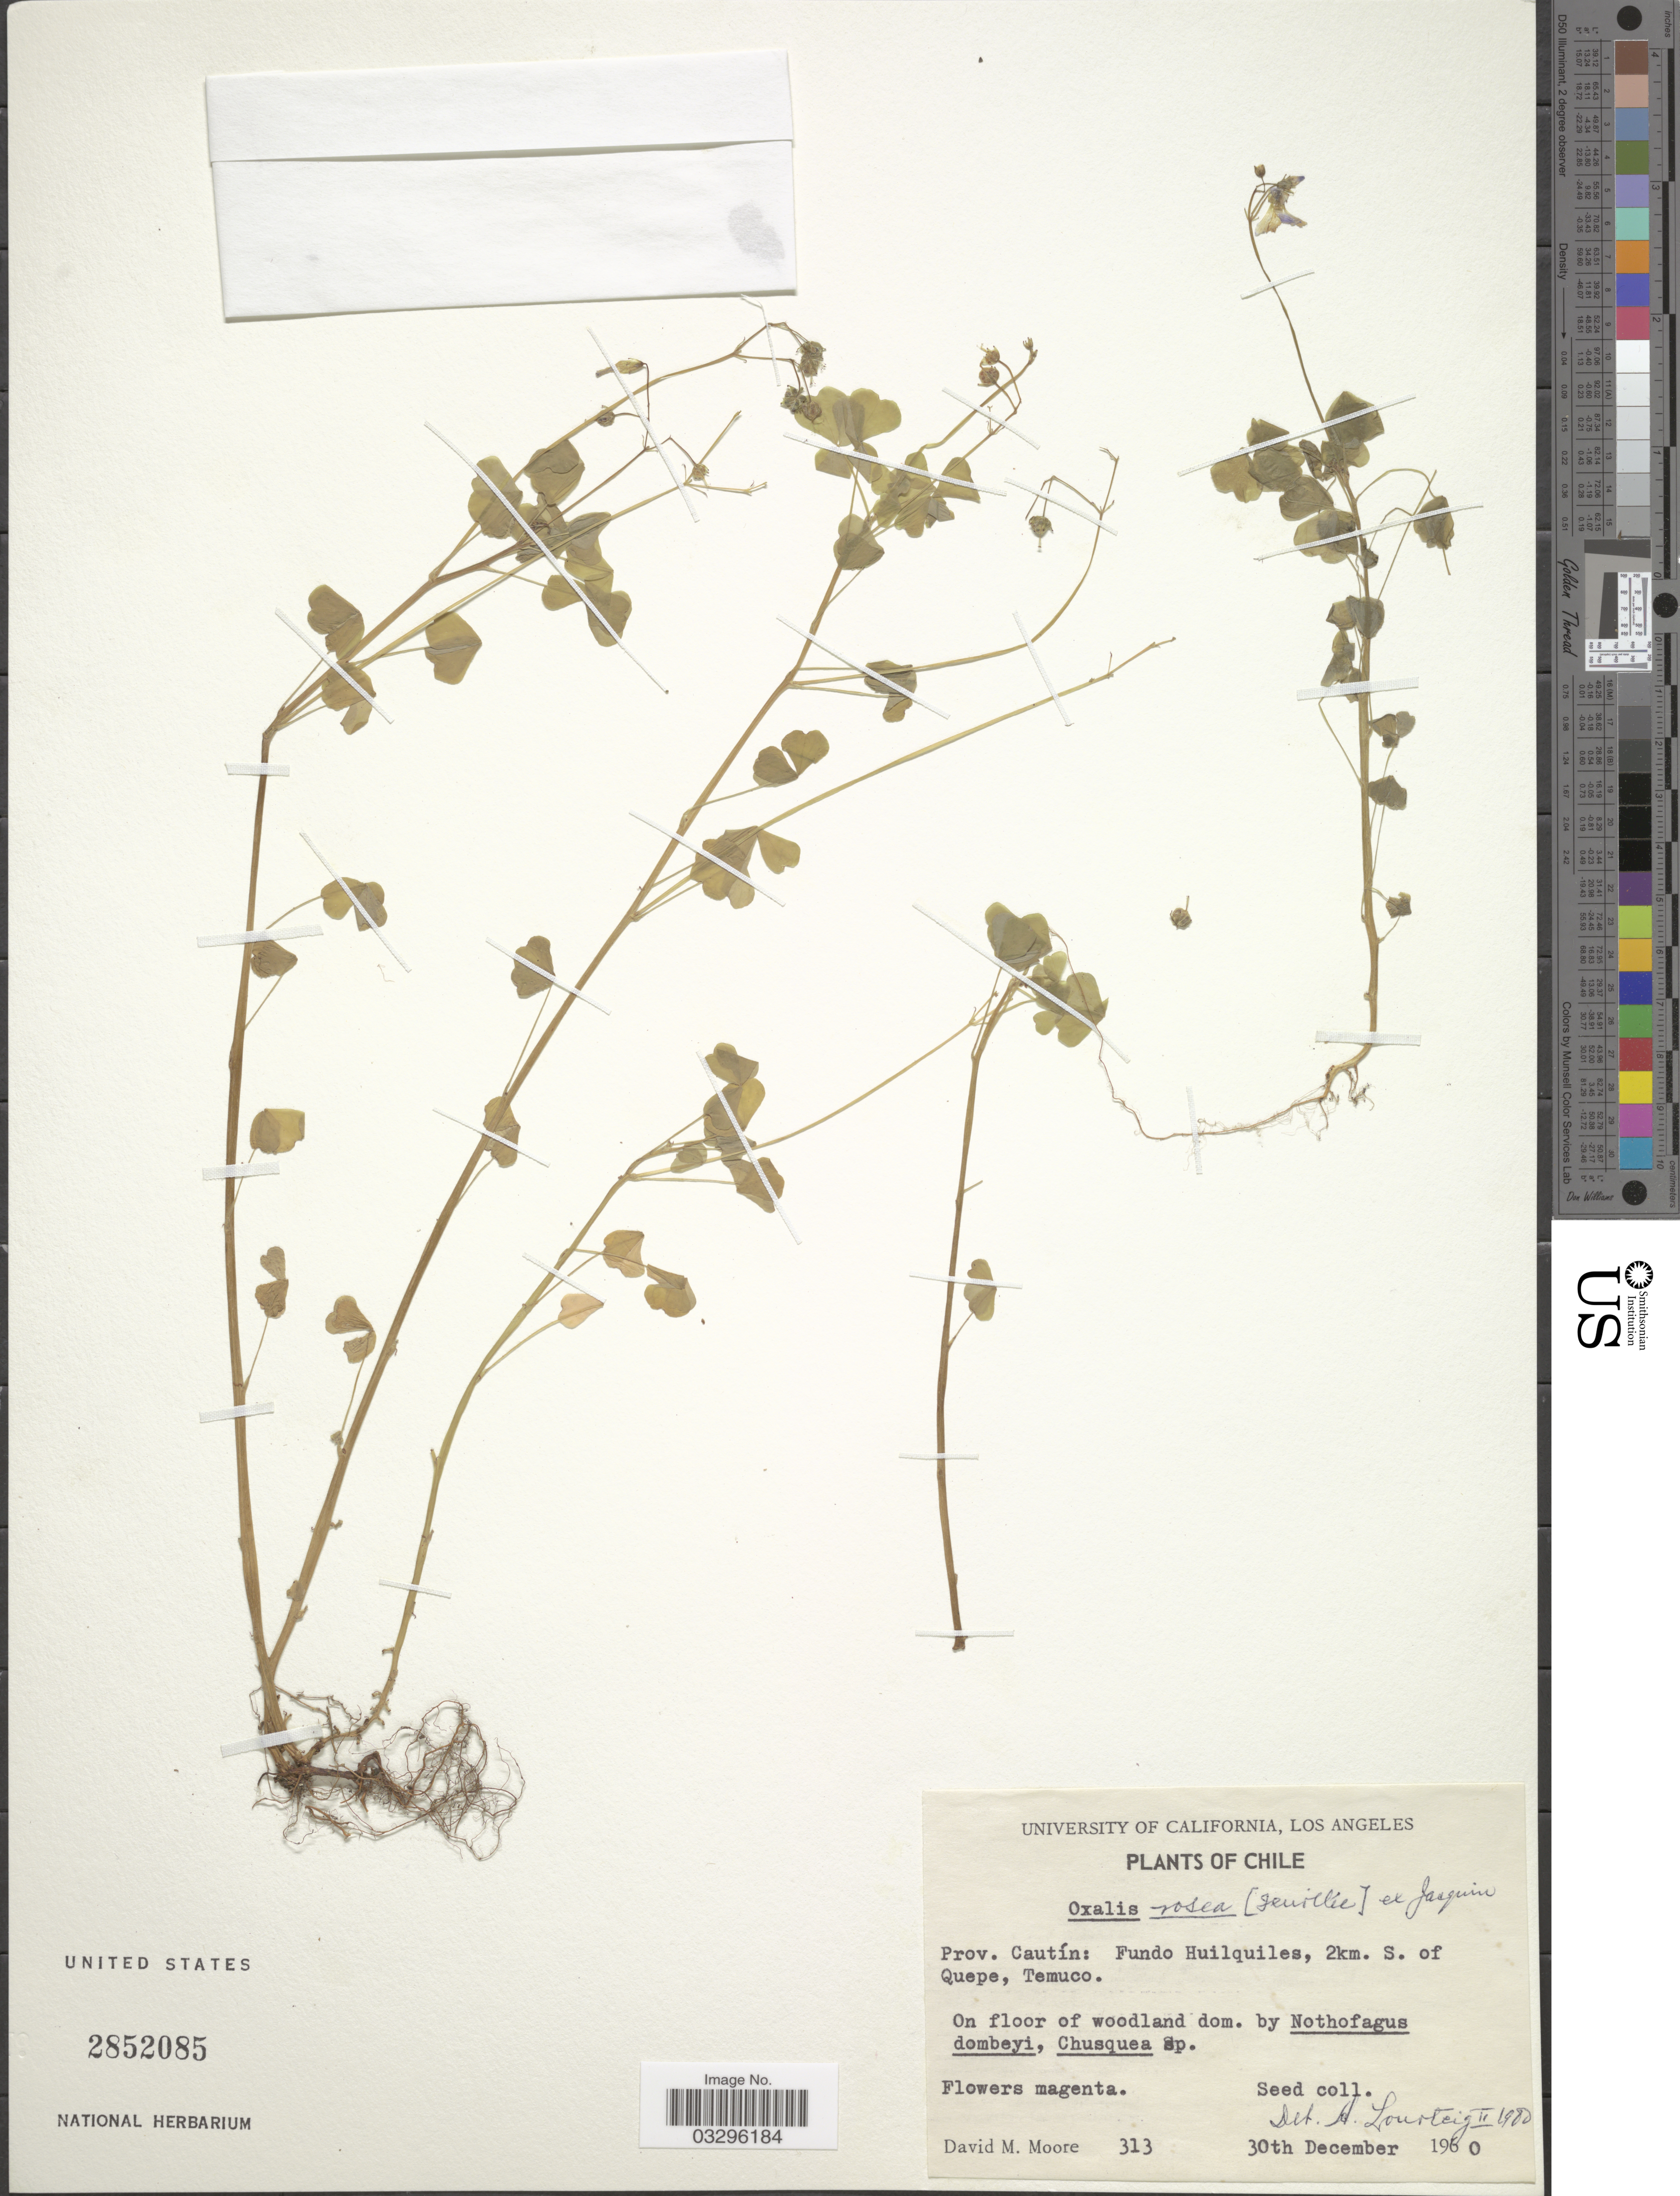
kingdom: Plantae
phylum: Tracheophyta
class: Magnoliopsida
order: Oxalidales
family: Oxalidaceae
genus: Oxalis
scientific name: Oxalis rosea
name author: Jacq.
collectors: D. Moore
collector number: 313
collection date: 1960-12-30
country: Chile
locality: Prov. Cautín: Fundo Huilquiles, 2 km. S. of Quepe, Temuco.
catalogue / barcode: US 2852085